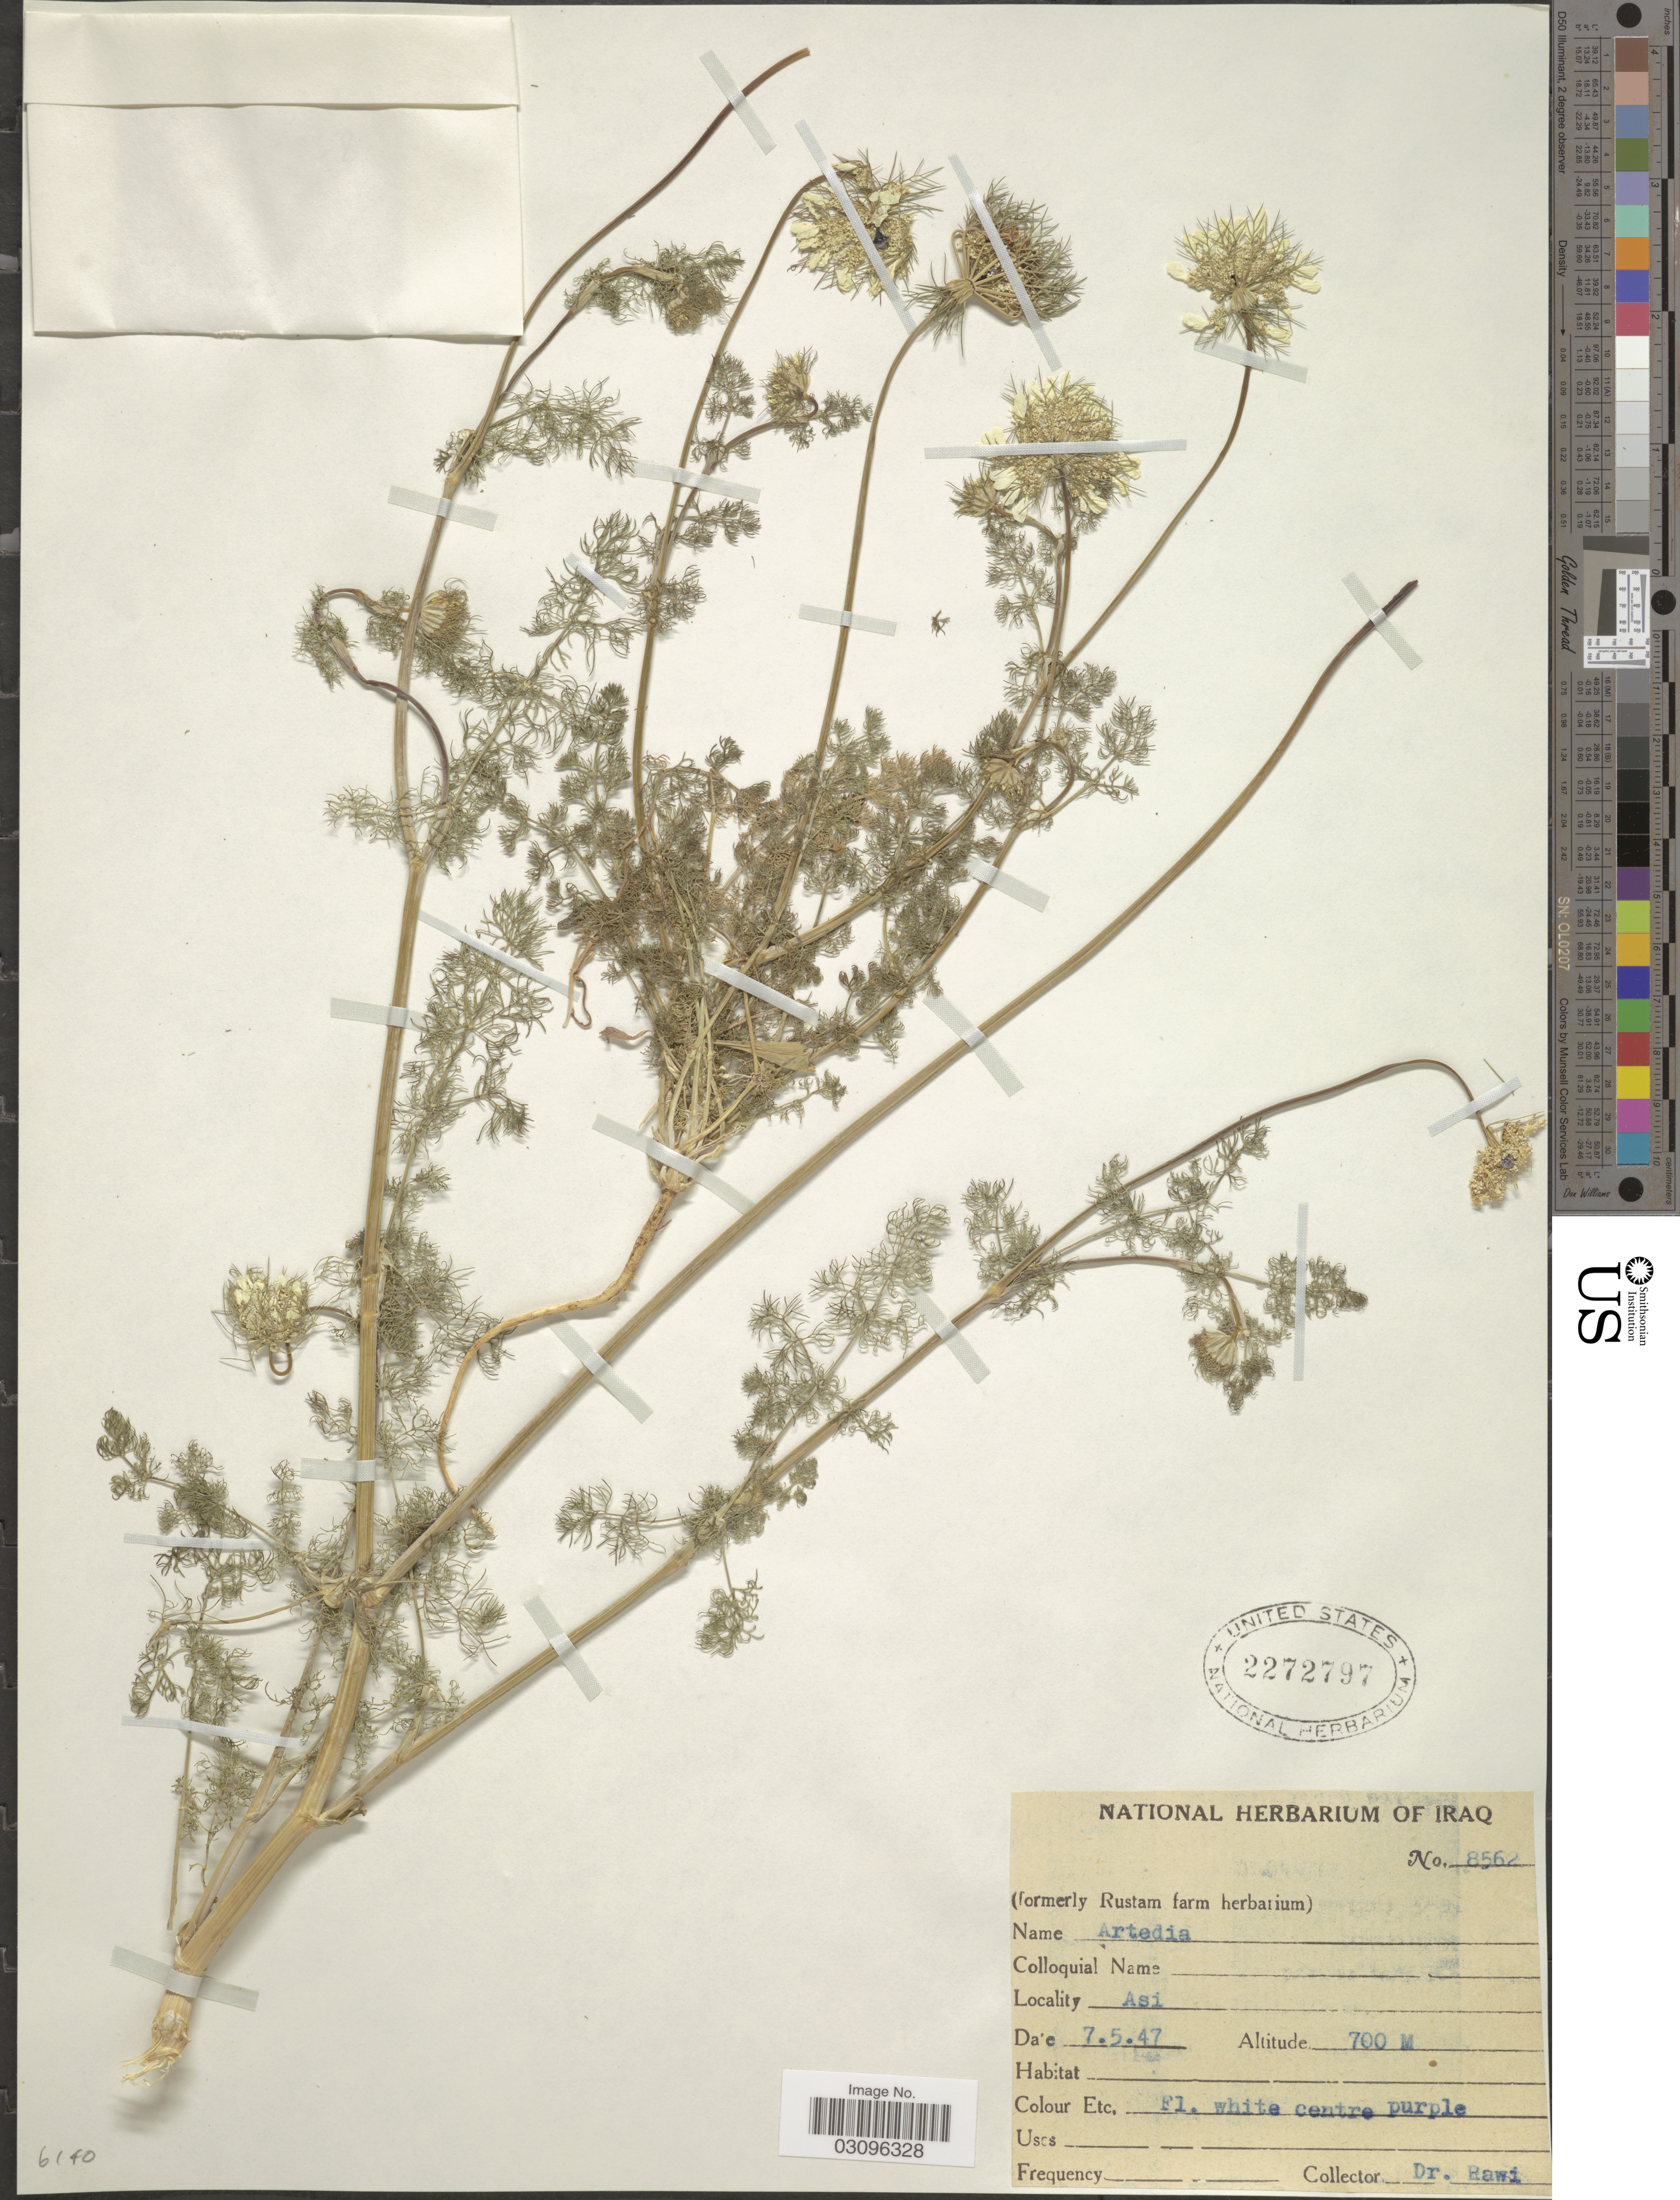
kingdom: Plantae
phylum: Tracheophyta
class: Magnoliopsida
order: Apiales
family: Apiaceae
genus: Artedia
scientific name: Artedia sp.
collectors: -. Rawi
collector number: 8562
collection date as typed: Transcribed d/m/y: 7/5/47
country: Iraq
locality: Asi.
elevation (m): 700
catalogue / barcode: US 2272797